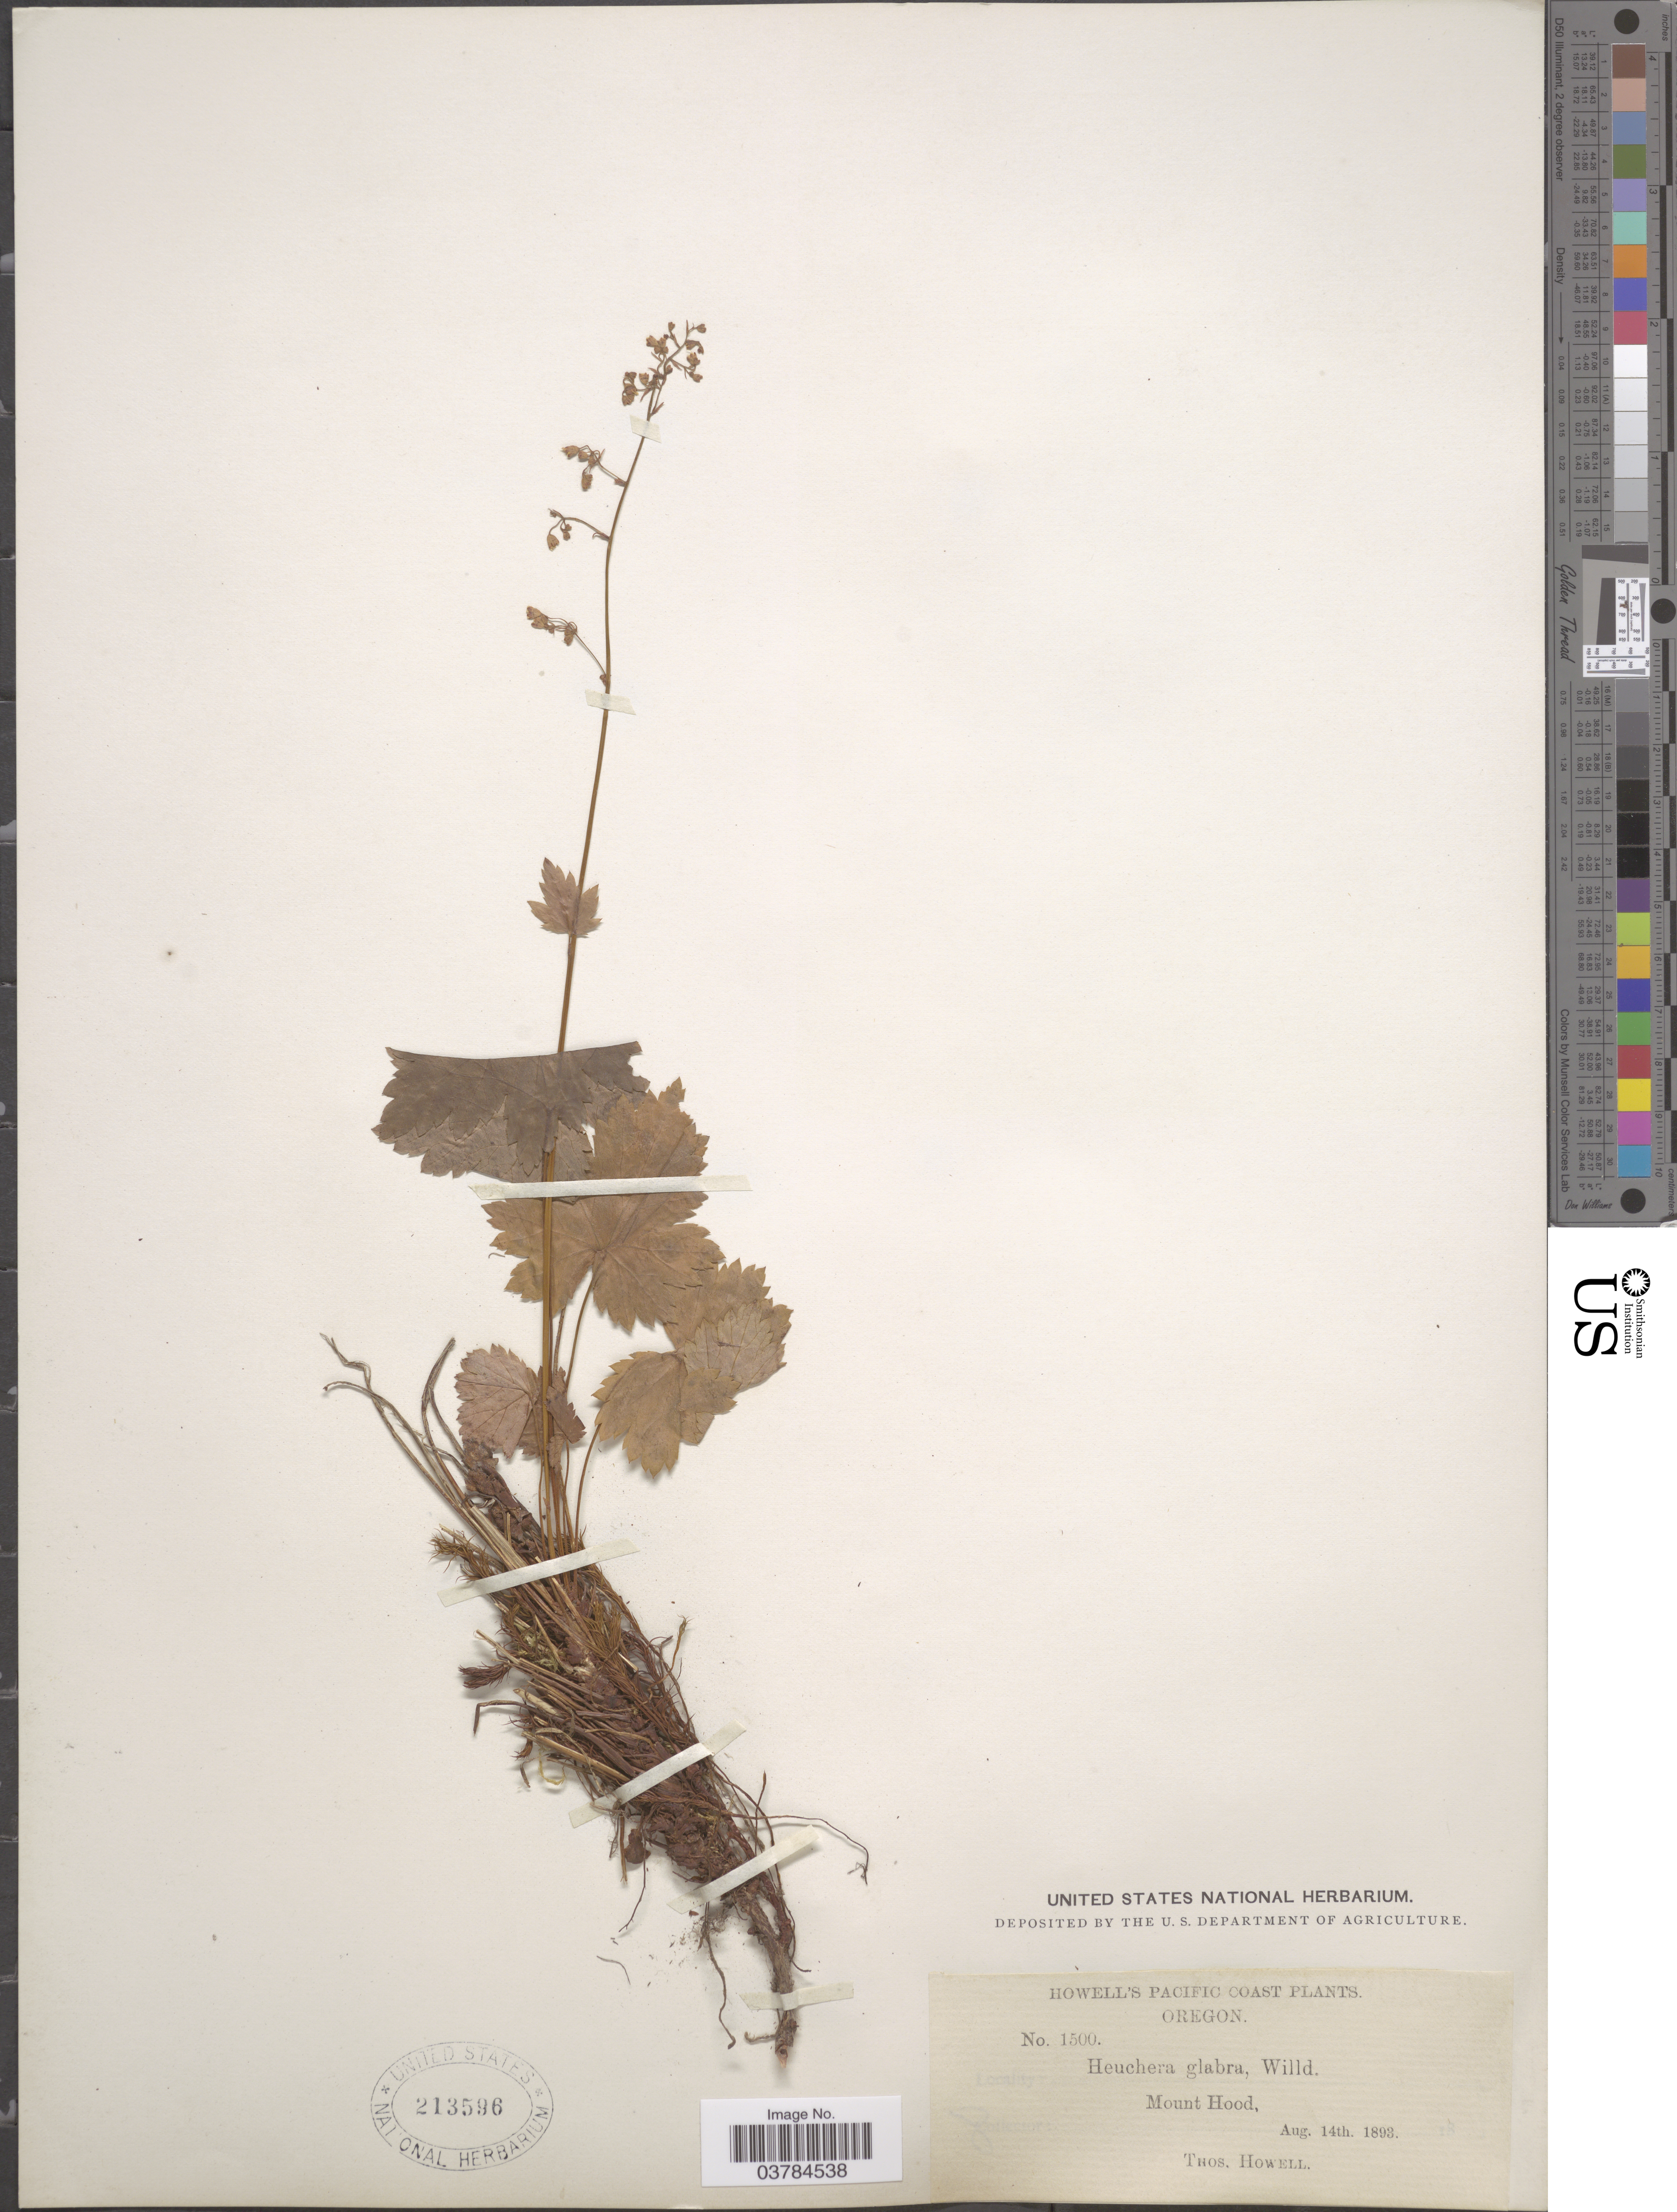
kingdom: Plantae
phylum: Tracheophyta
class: Magnoliopsida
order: Saxifragales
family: Saxifragaceae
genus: Heuchera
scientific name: Heuchera glabra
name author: Willd. ex Roem. & Schult.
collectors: T. Howell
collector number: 1500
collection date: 1893-08-14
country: United States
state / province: Oregon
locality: Pacific Coast. Mount Hood.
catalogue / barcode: US 213596